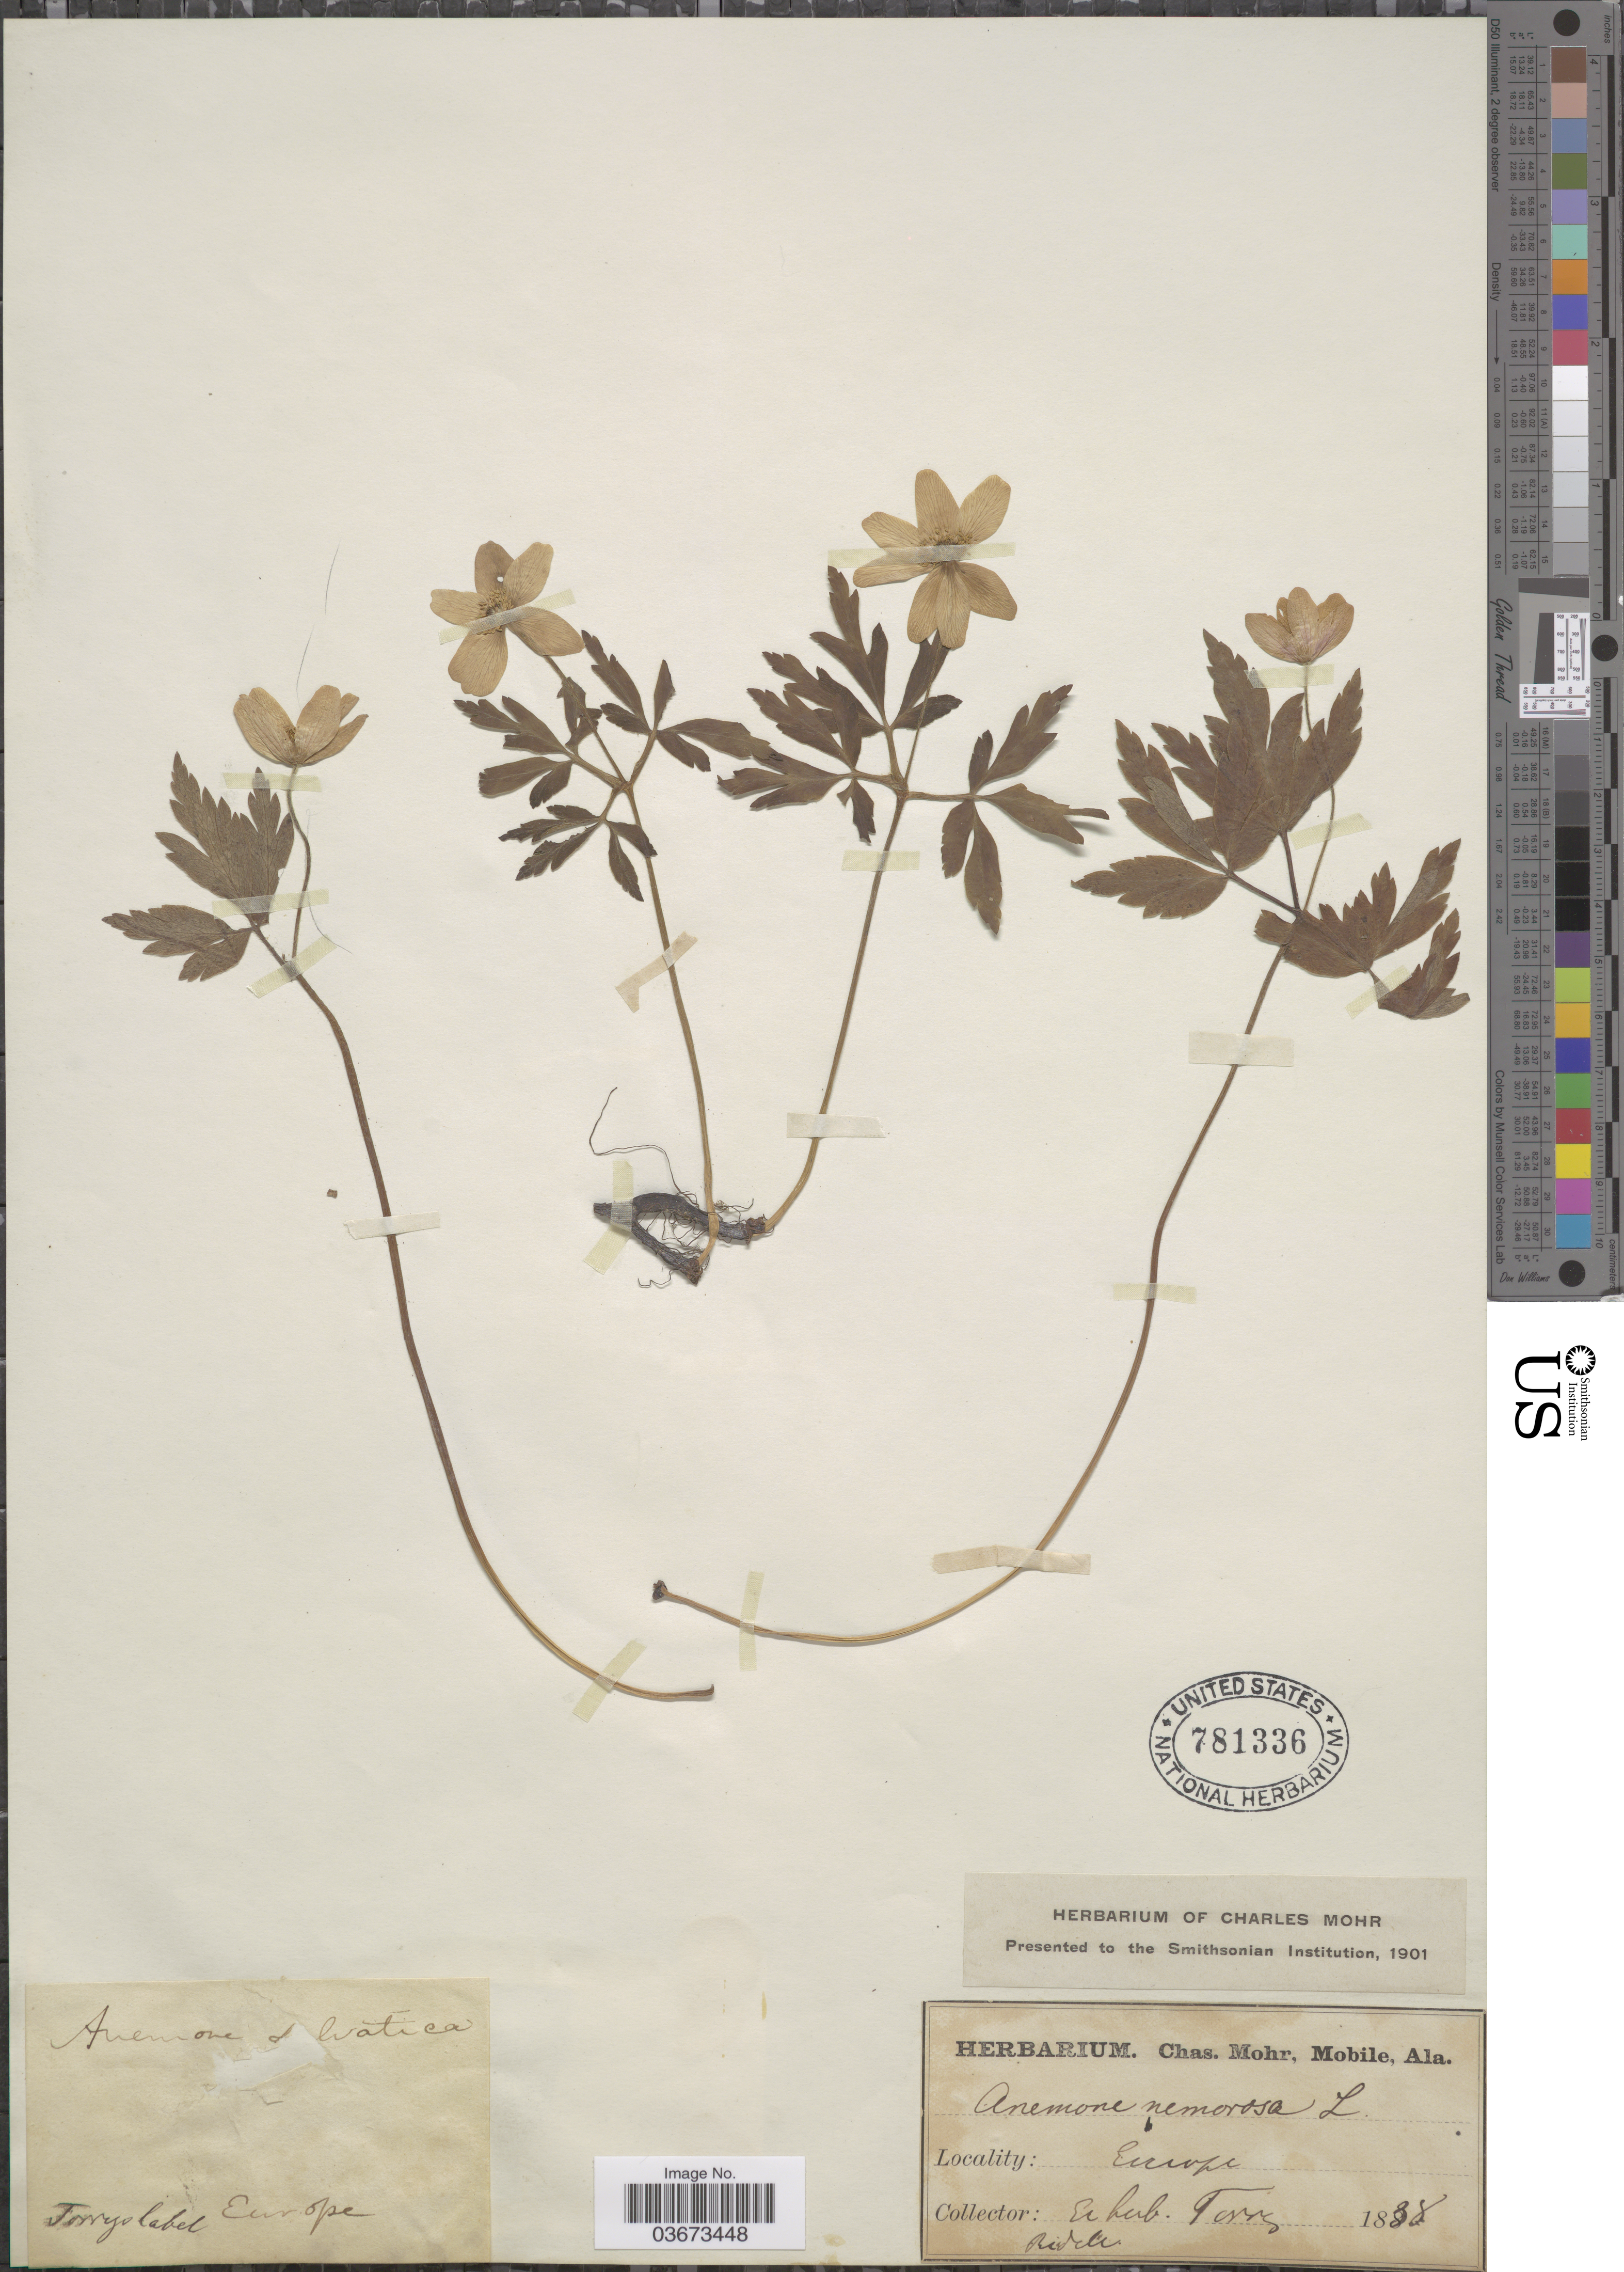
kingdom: Plantae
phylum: Tracheophyta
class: Magnoliopsida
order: Ranunculales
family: Ranunculaceae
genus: Anemone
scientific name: Anemone nemorosa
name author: L.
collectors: Ex herb. Torrey & -. Ridele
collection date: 1838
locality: Europe.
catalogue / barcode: US 781336